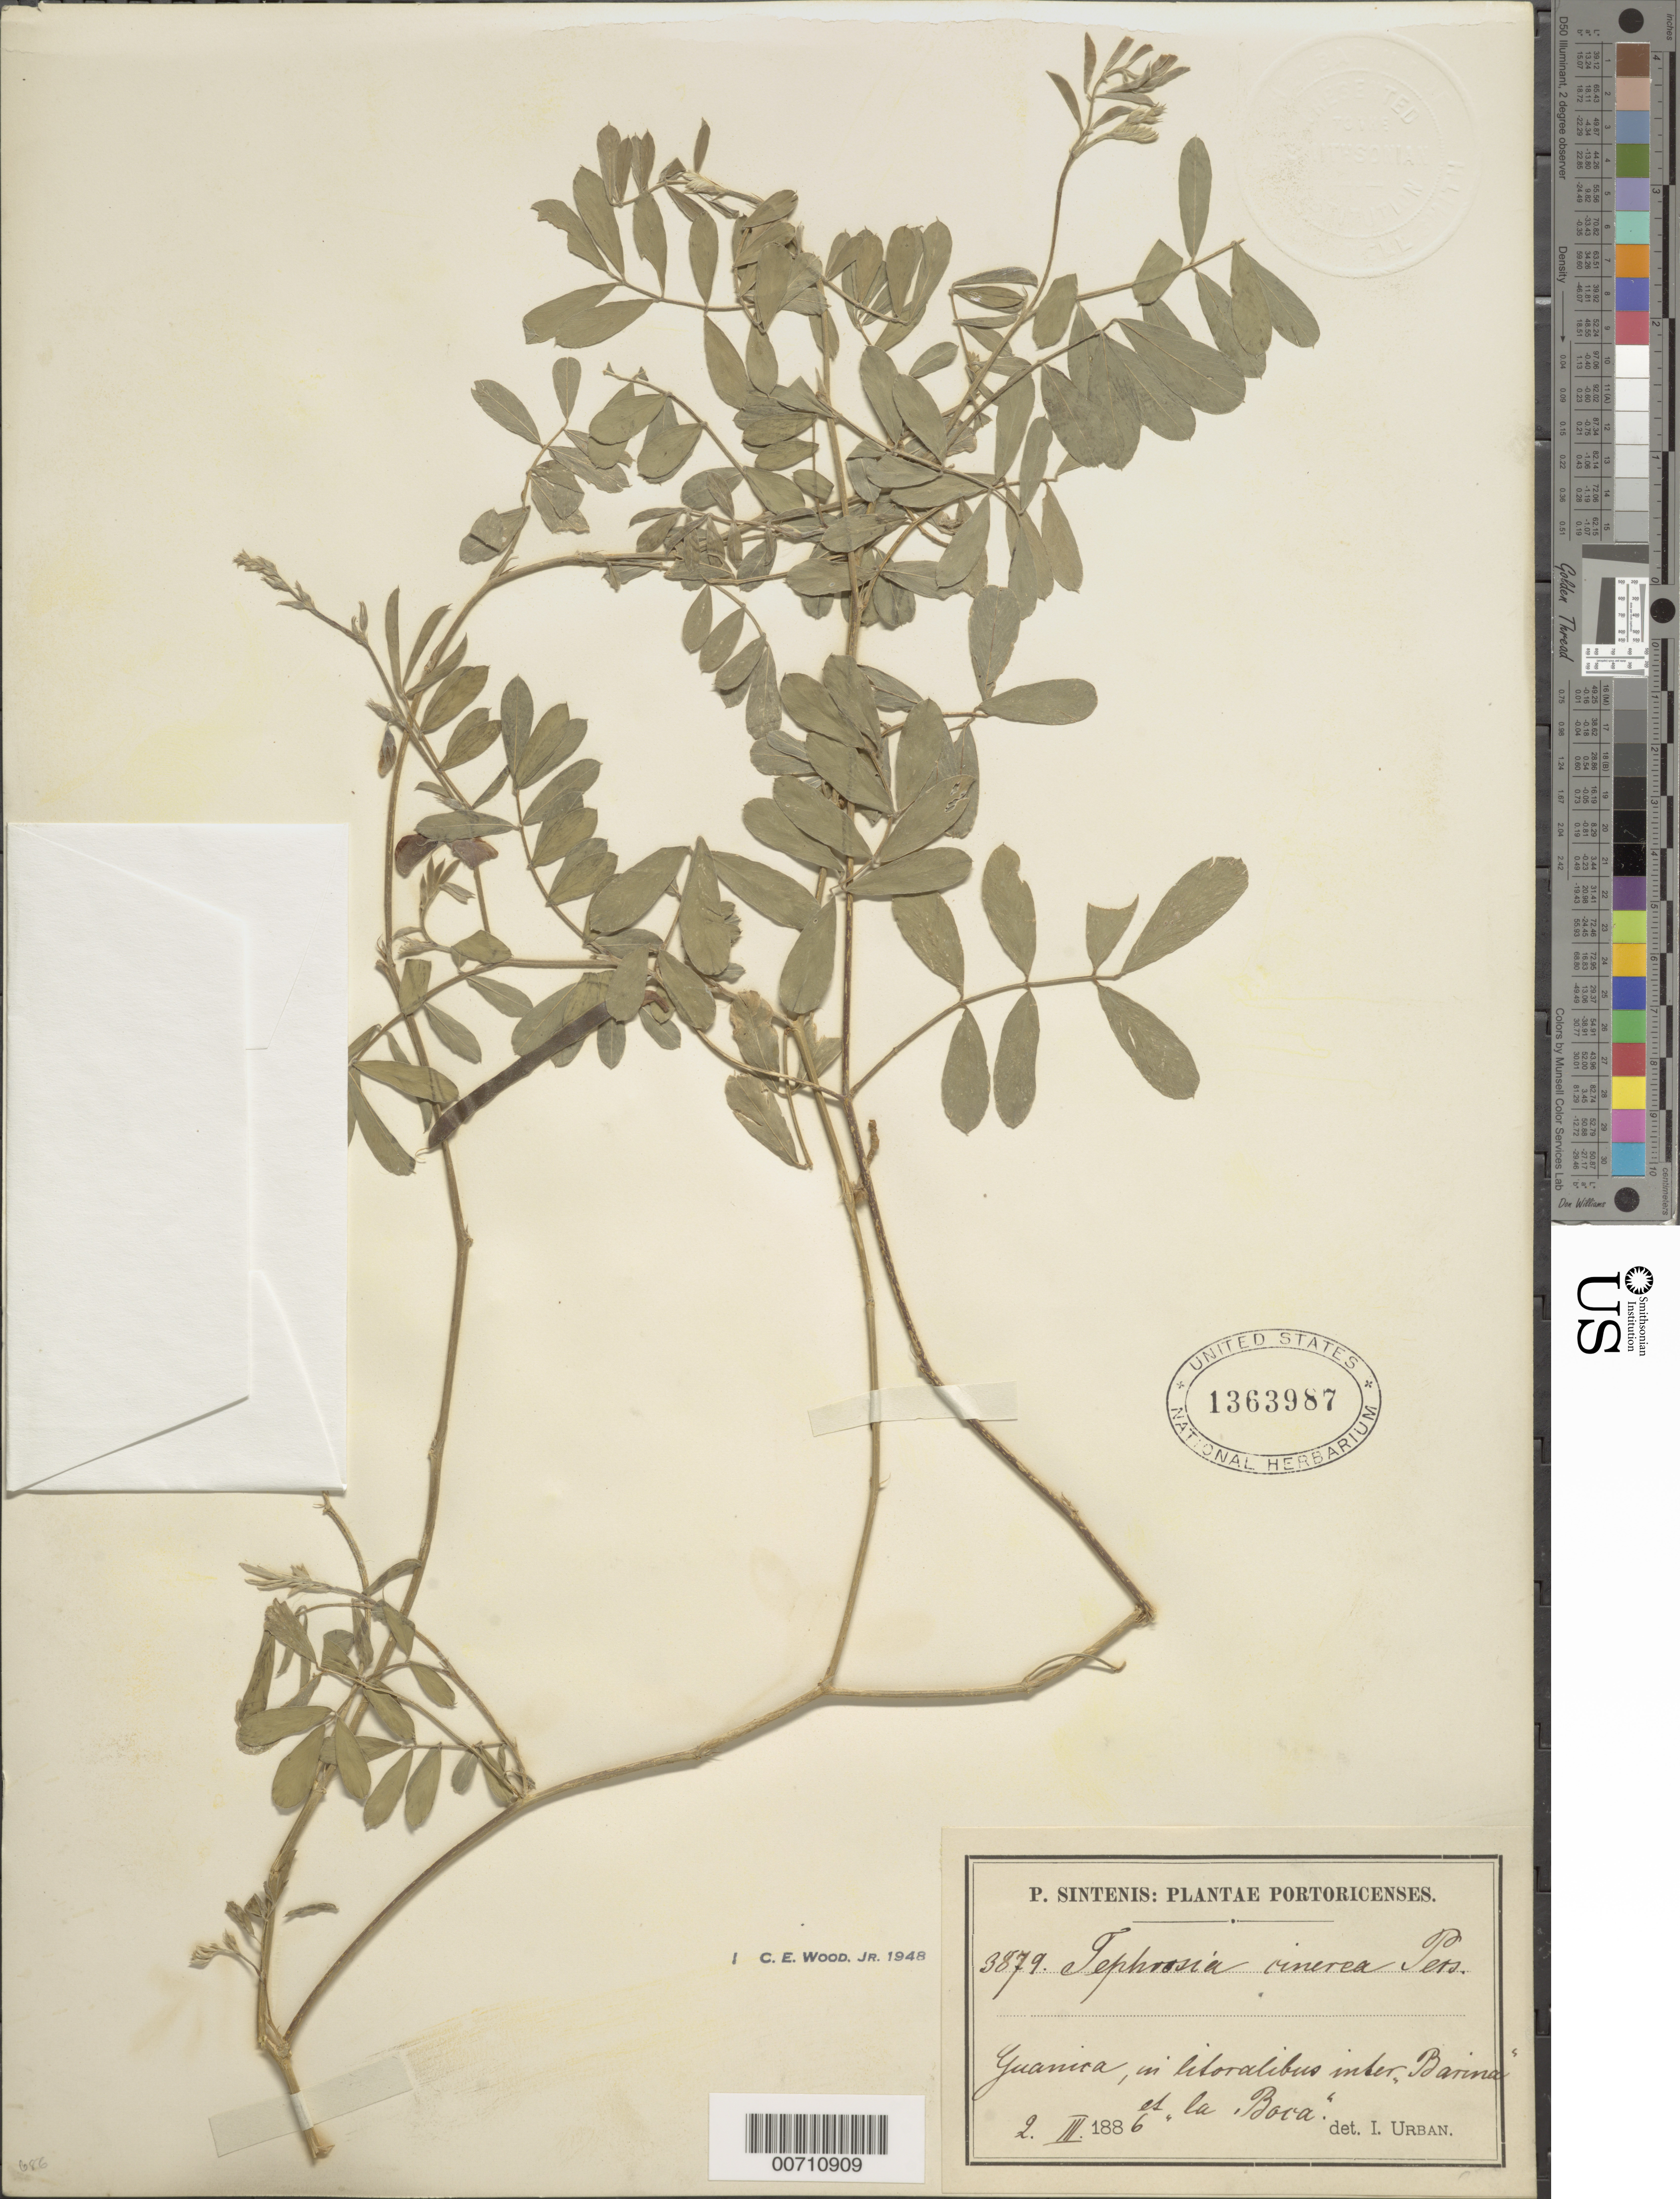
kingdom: Plantae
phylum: Tracheophyta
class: Magnoliopsida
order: Fabales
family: Fabaceae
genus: Tephrosia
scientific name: Tephrosia cinerea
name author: (L.) Pers.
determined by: Wood, C. E., Jr.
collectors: P. Sintenis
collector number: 3879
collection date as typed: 02 Mar 1886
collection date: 1886-03-02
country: Puerto Rico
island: Greater Antilles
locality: Guanica, in litoralibus inter Barina et la Boca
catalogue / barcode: US 1363987